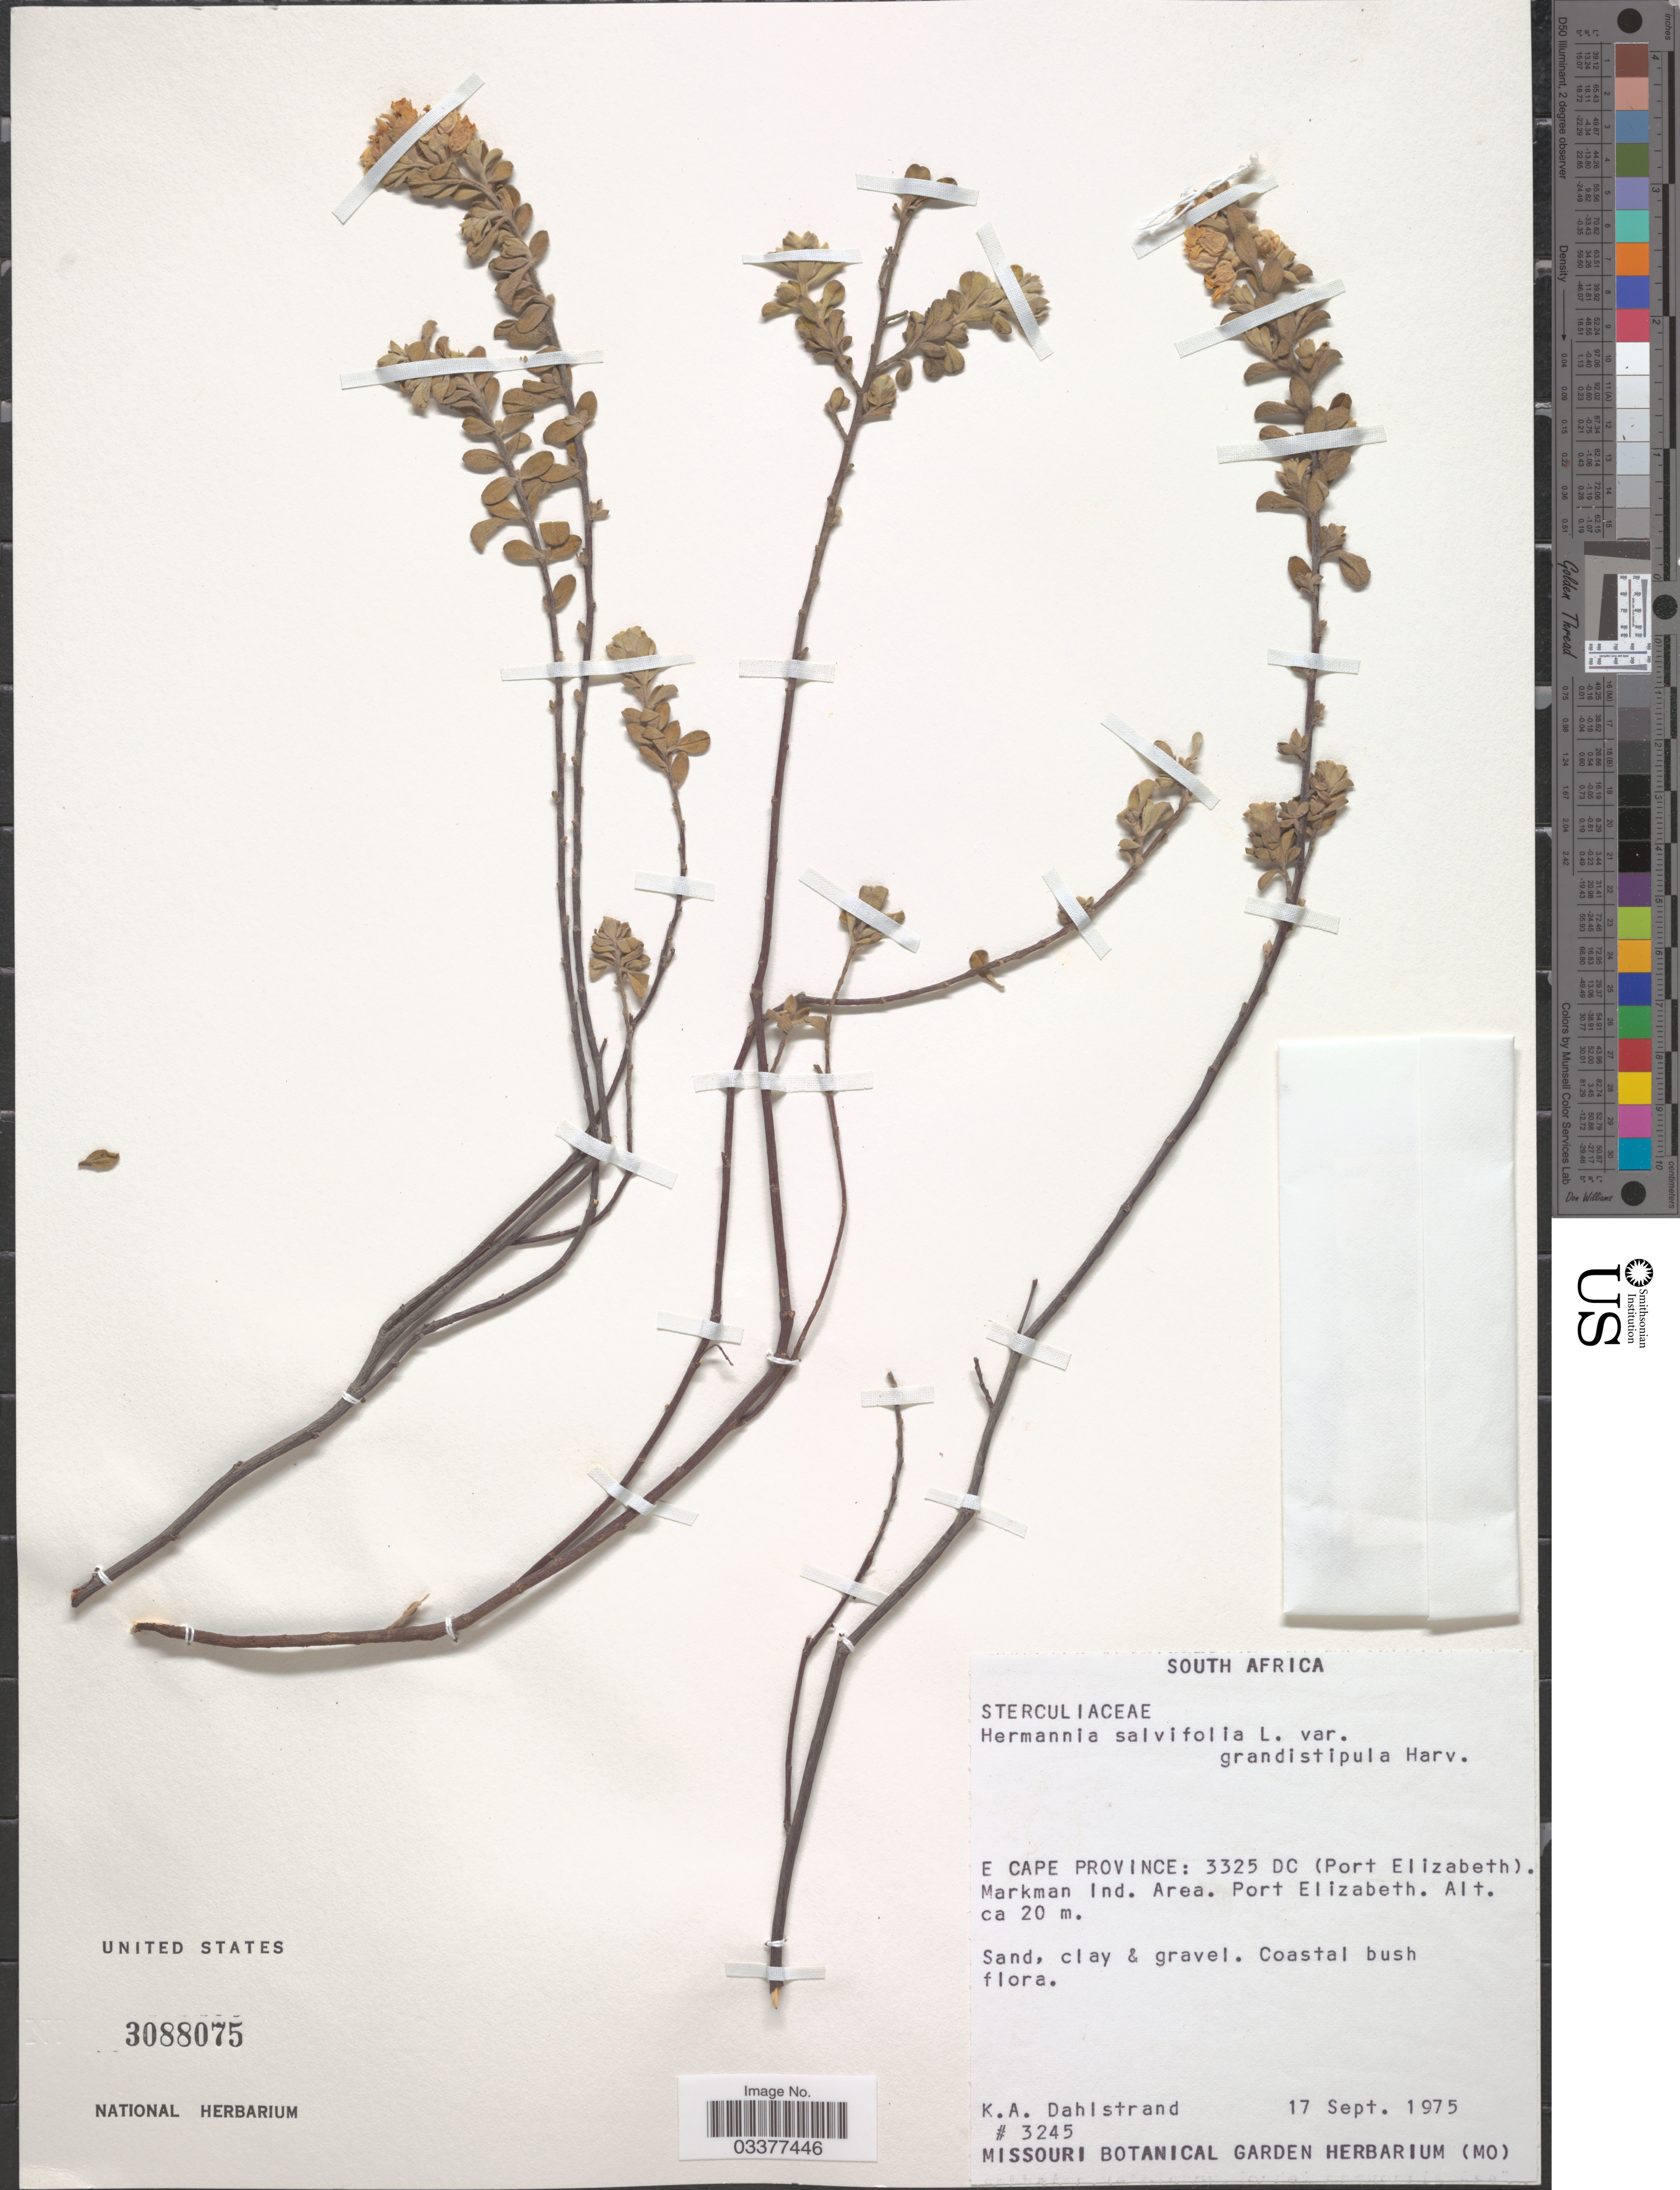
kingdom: Plantae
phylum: Tracheophyta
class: Magnoliopsida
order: Malvales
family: Malvaceae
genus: Hermannia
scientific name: Hermannia salviifolia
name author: L. f.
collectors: K. Dahlstrand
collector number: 3245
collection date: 1975-09-17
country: South Africa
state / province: Eastern Cape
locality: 3325 DC (Port Elizabeth). Markman Ind. Area. Port Elizabeth.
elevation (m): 20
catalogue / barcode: US 3088075